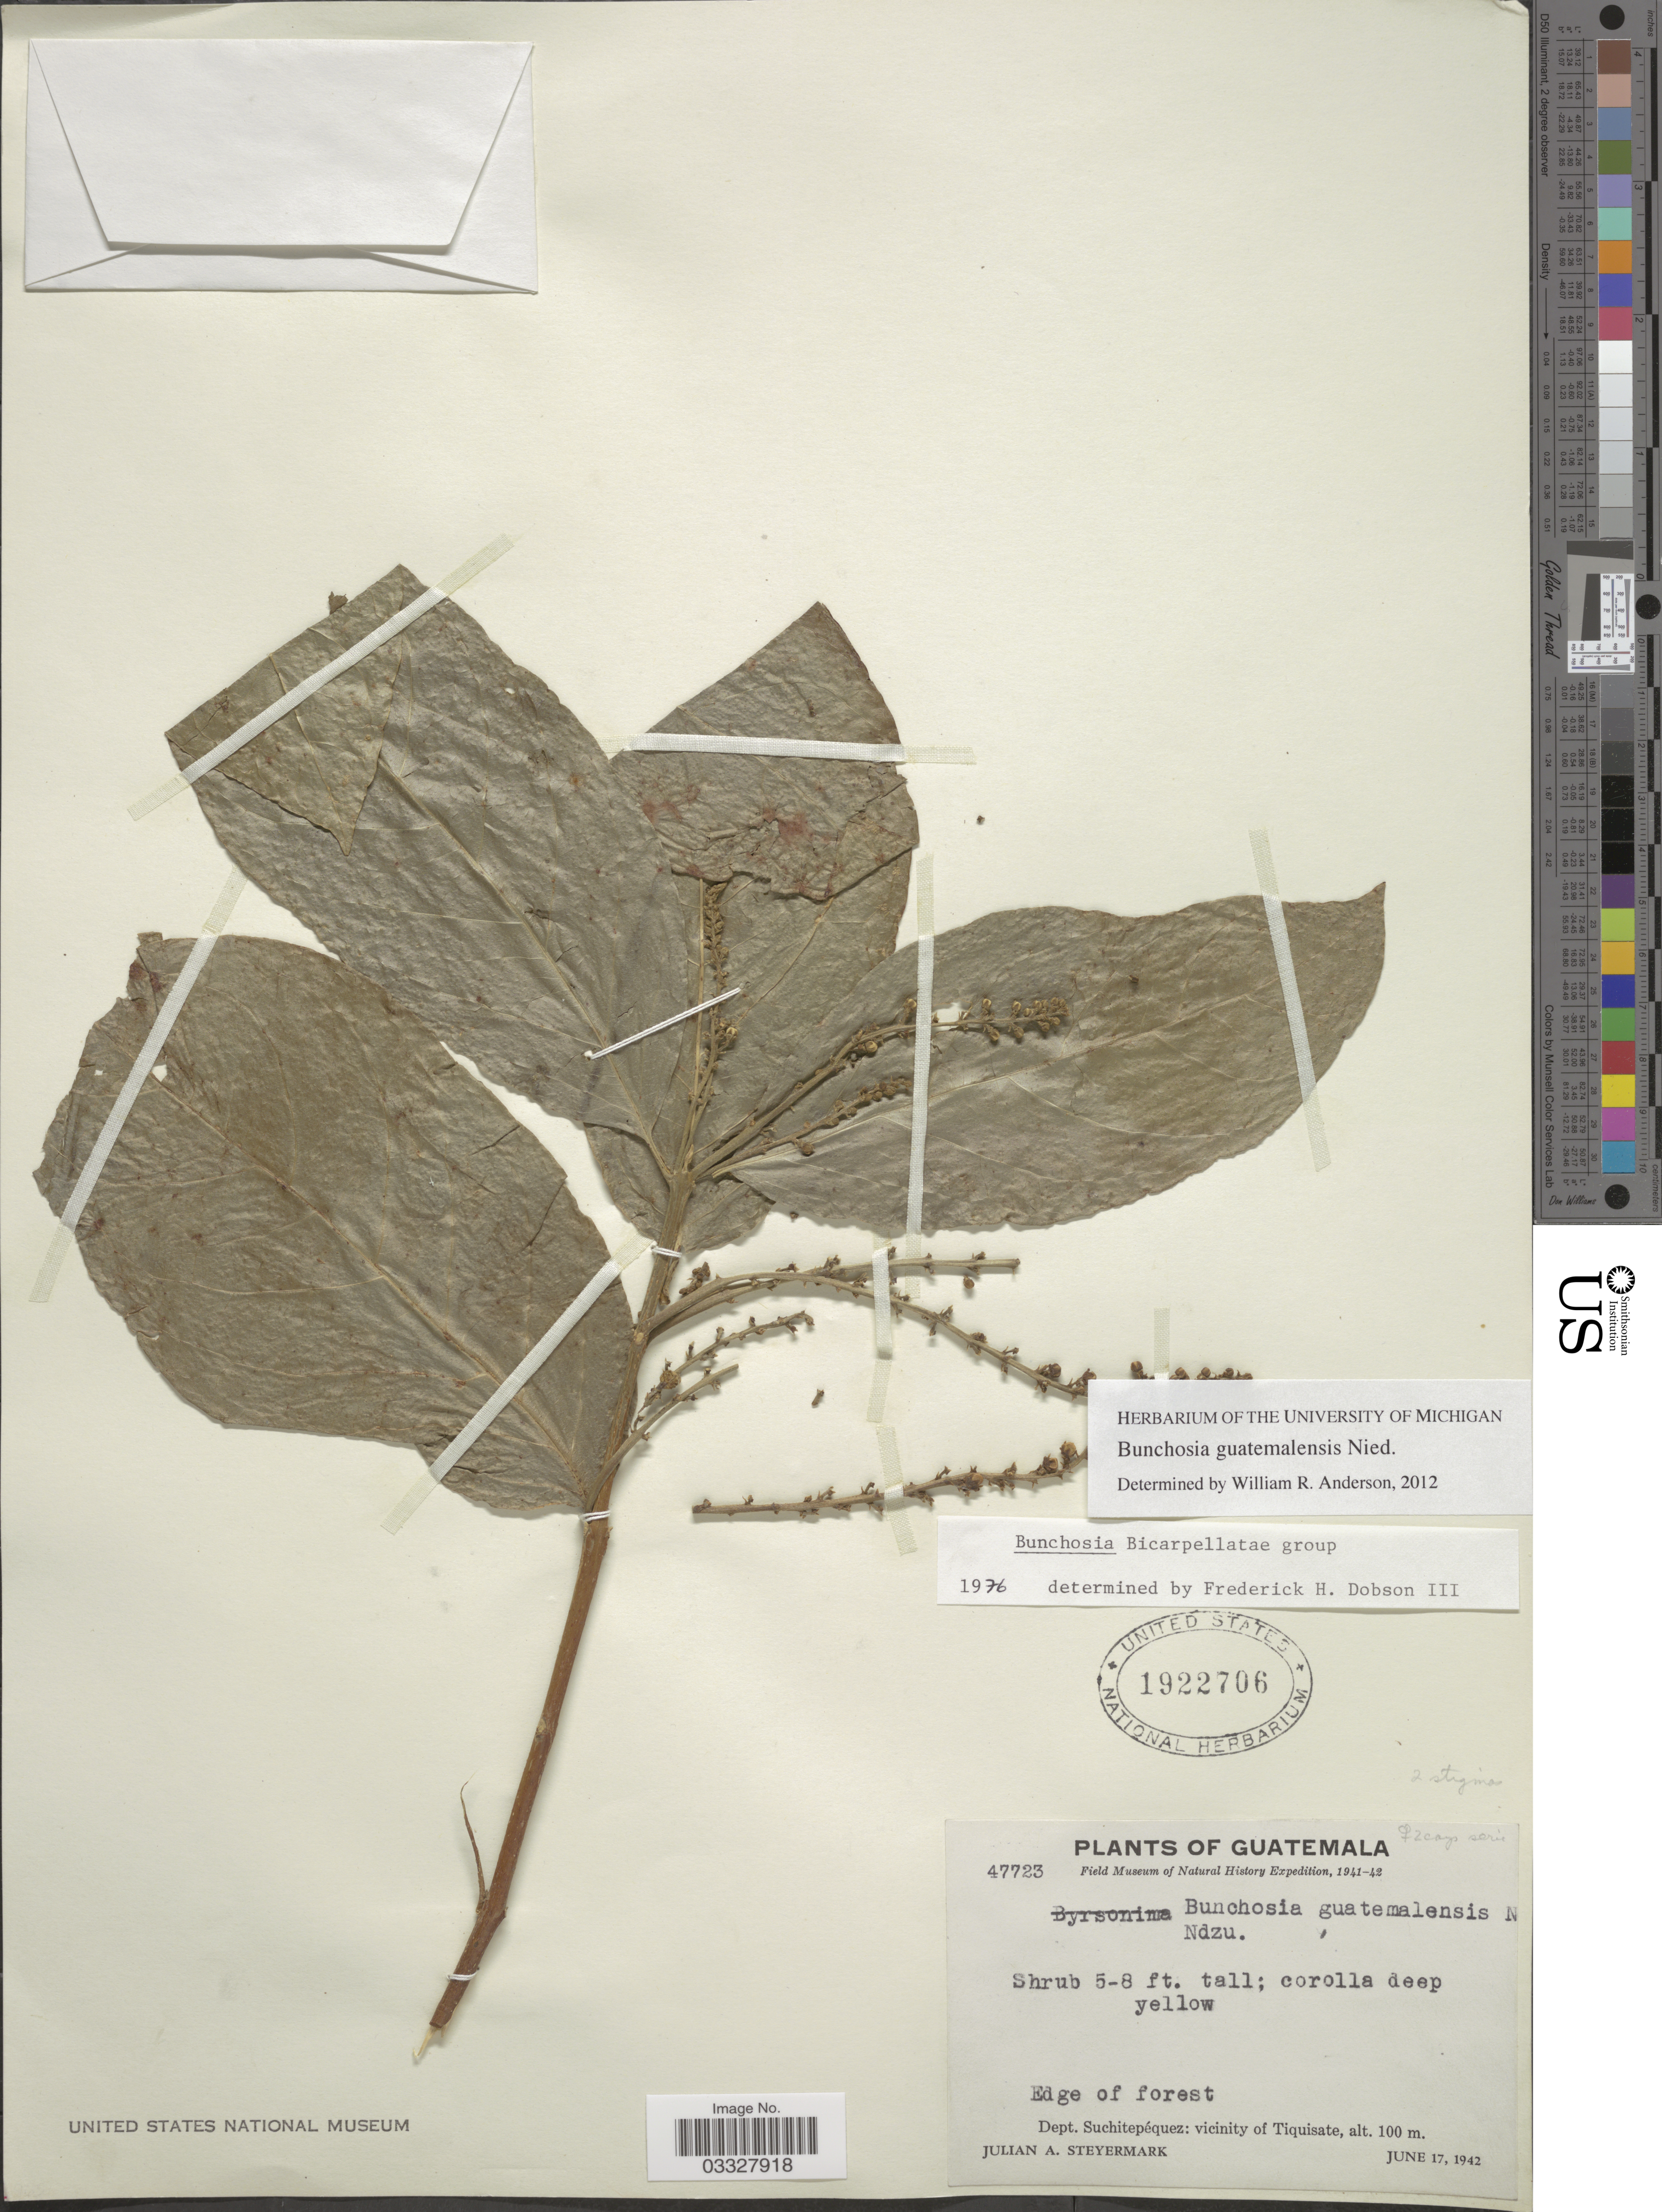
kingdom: Plantae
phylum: Tracheophyta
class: Magnoliopsida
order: Malpighiales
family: Malpighiaceae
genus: Bunchosia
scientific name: Bunchosia guatemalensis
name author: Nied.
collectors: J. Steyermark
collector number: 47723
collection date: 1942-06-17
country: Guatemala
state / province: Suchitepéquez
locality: Dept. Suchitepéquez: vicinity of Tiquisate.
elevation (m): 100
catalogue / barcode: US 1922706